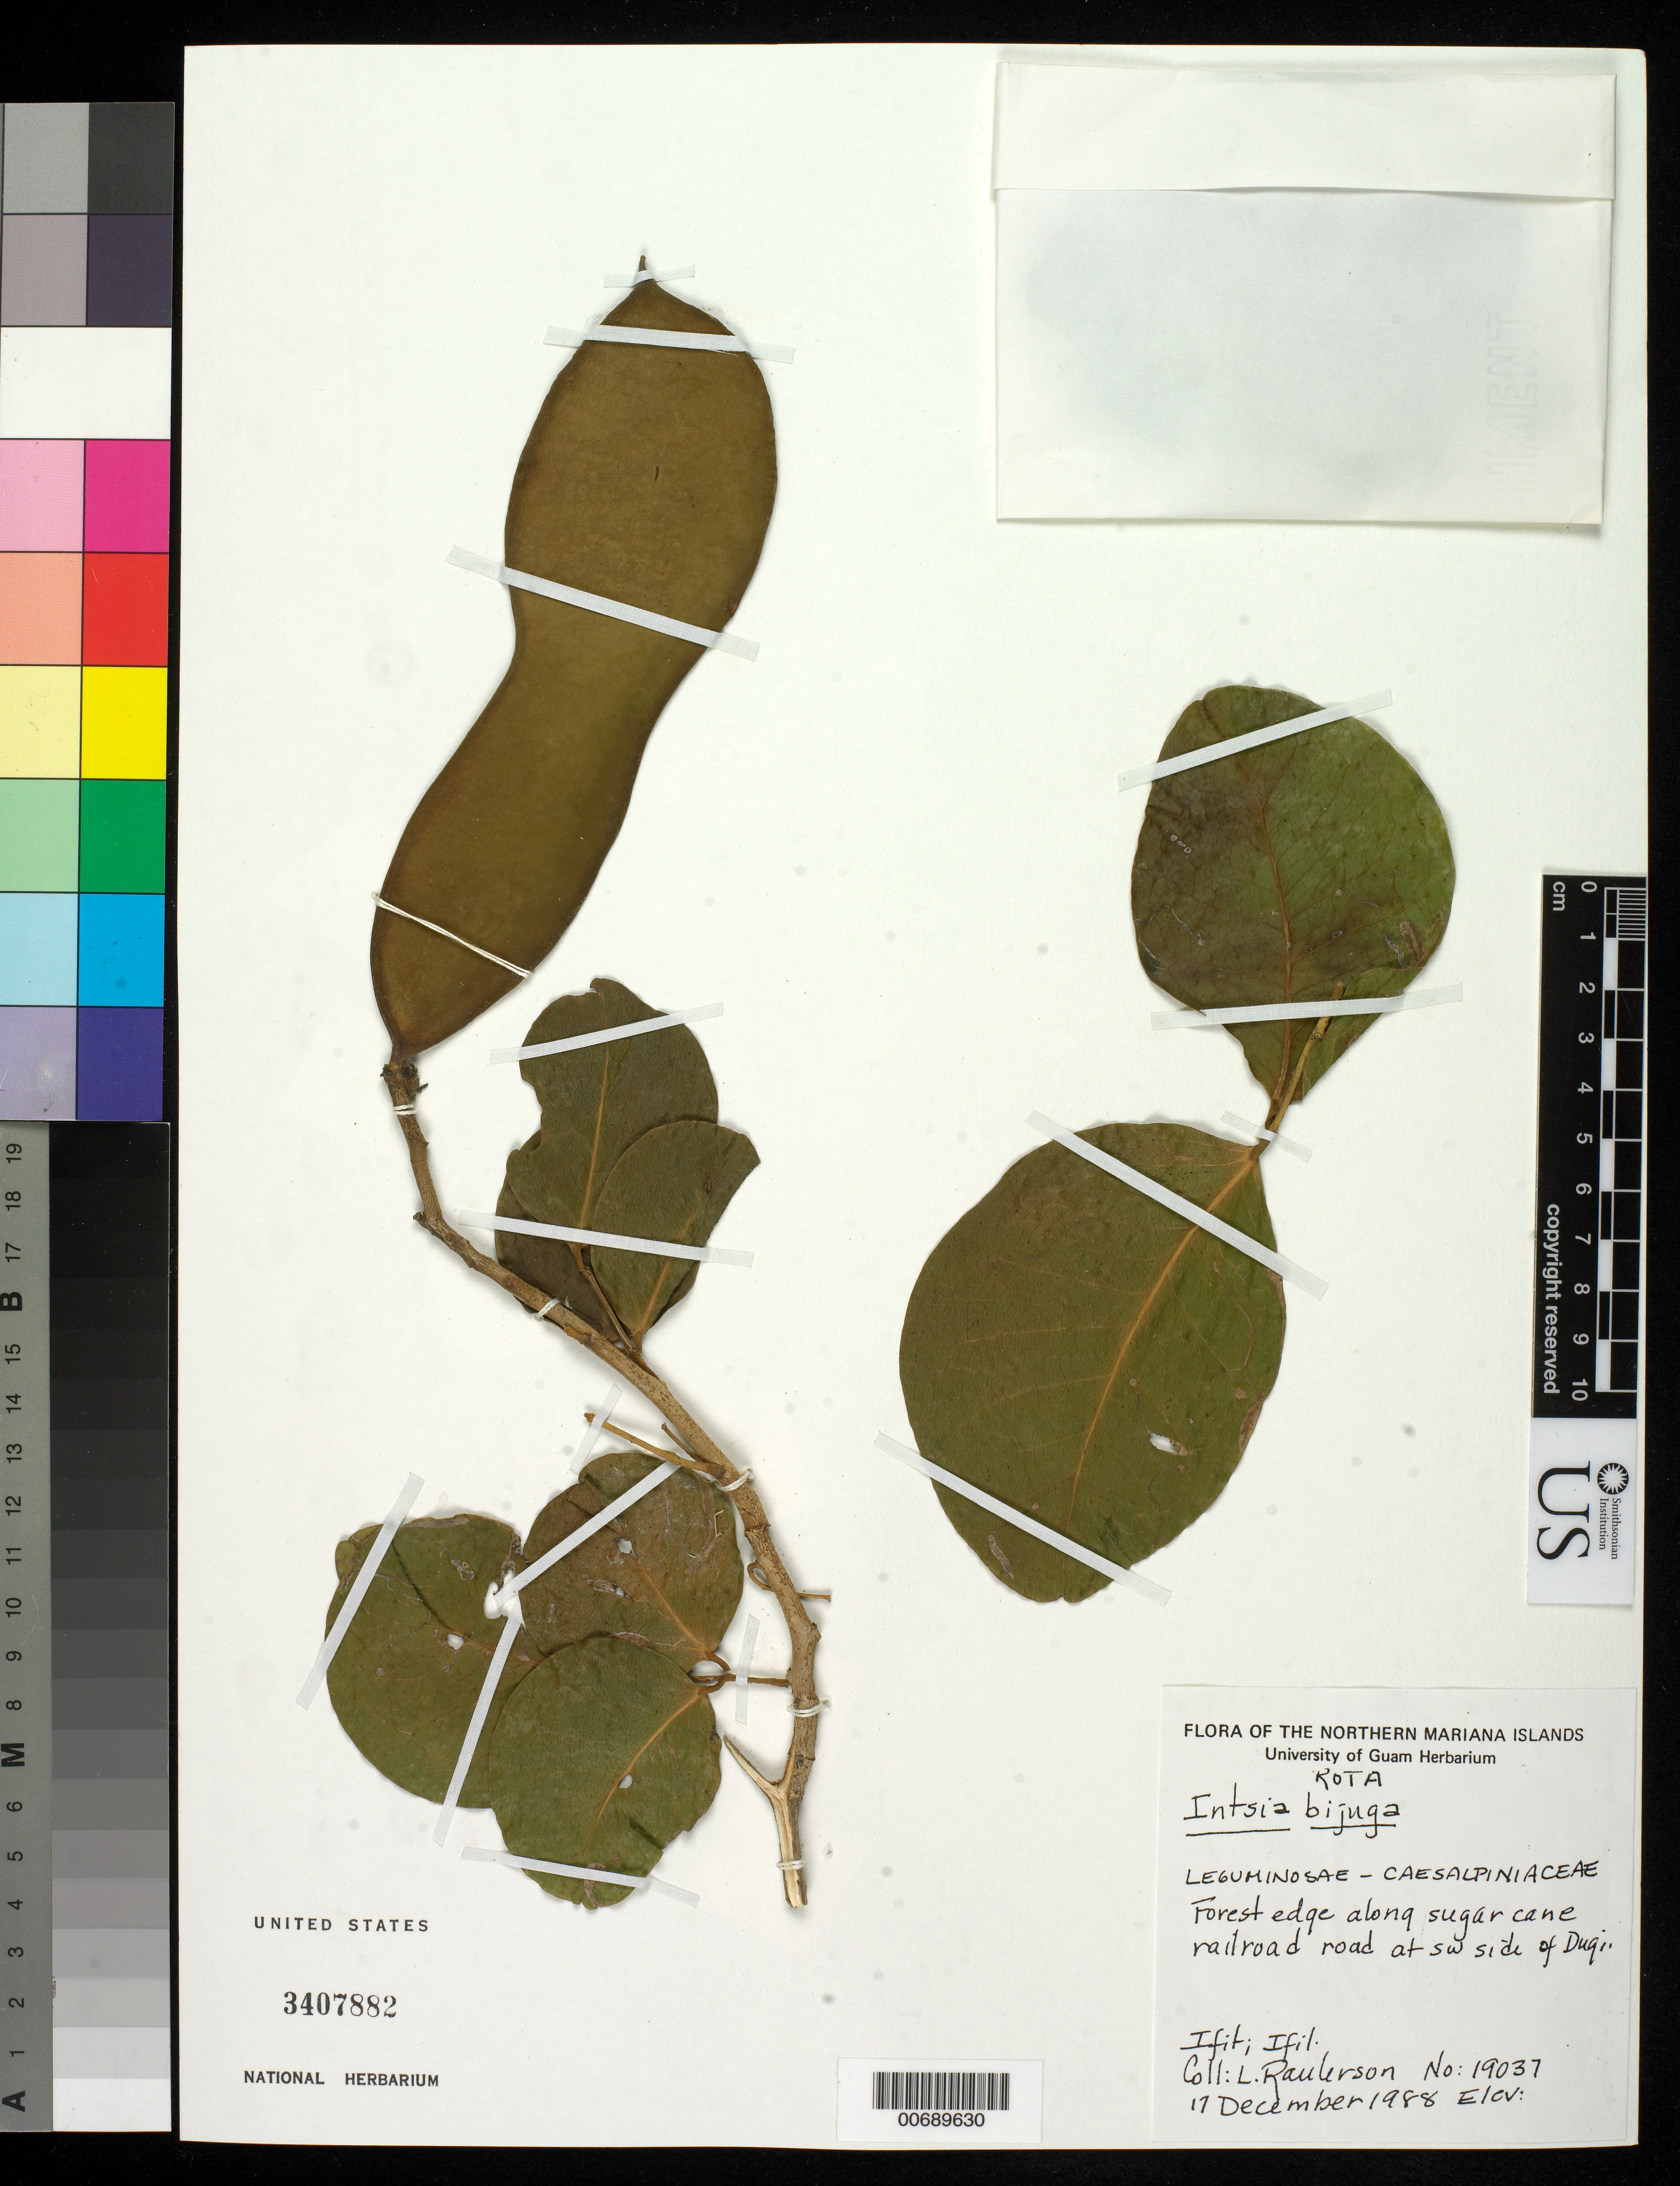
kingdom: Plantae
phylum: Tracheophyta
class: Magnoliopsida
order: Fabales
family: Fabaceae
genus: Intsia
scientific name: Intsia bijuga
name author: (Colebr.) Kuntze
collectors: L. Raulerson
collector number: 19037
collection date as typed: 17 Dec 1988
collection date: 1988-12-17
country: Northern Mariana Islands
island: Rota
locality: SW of Dugi.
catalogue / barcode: US 3407882